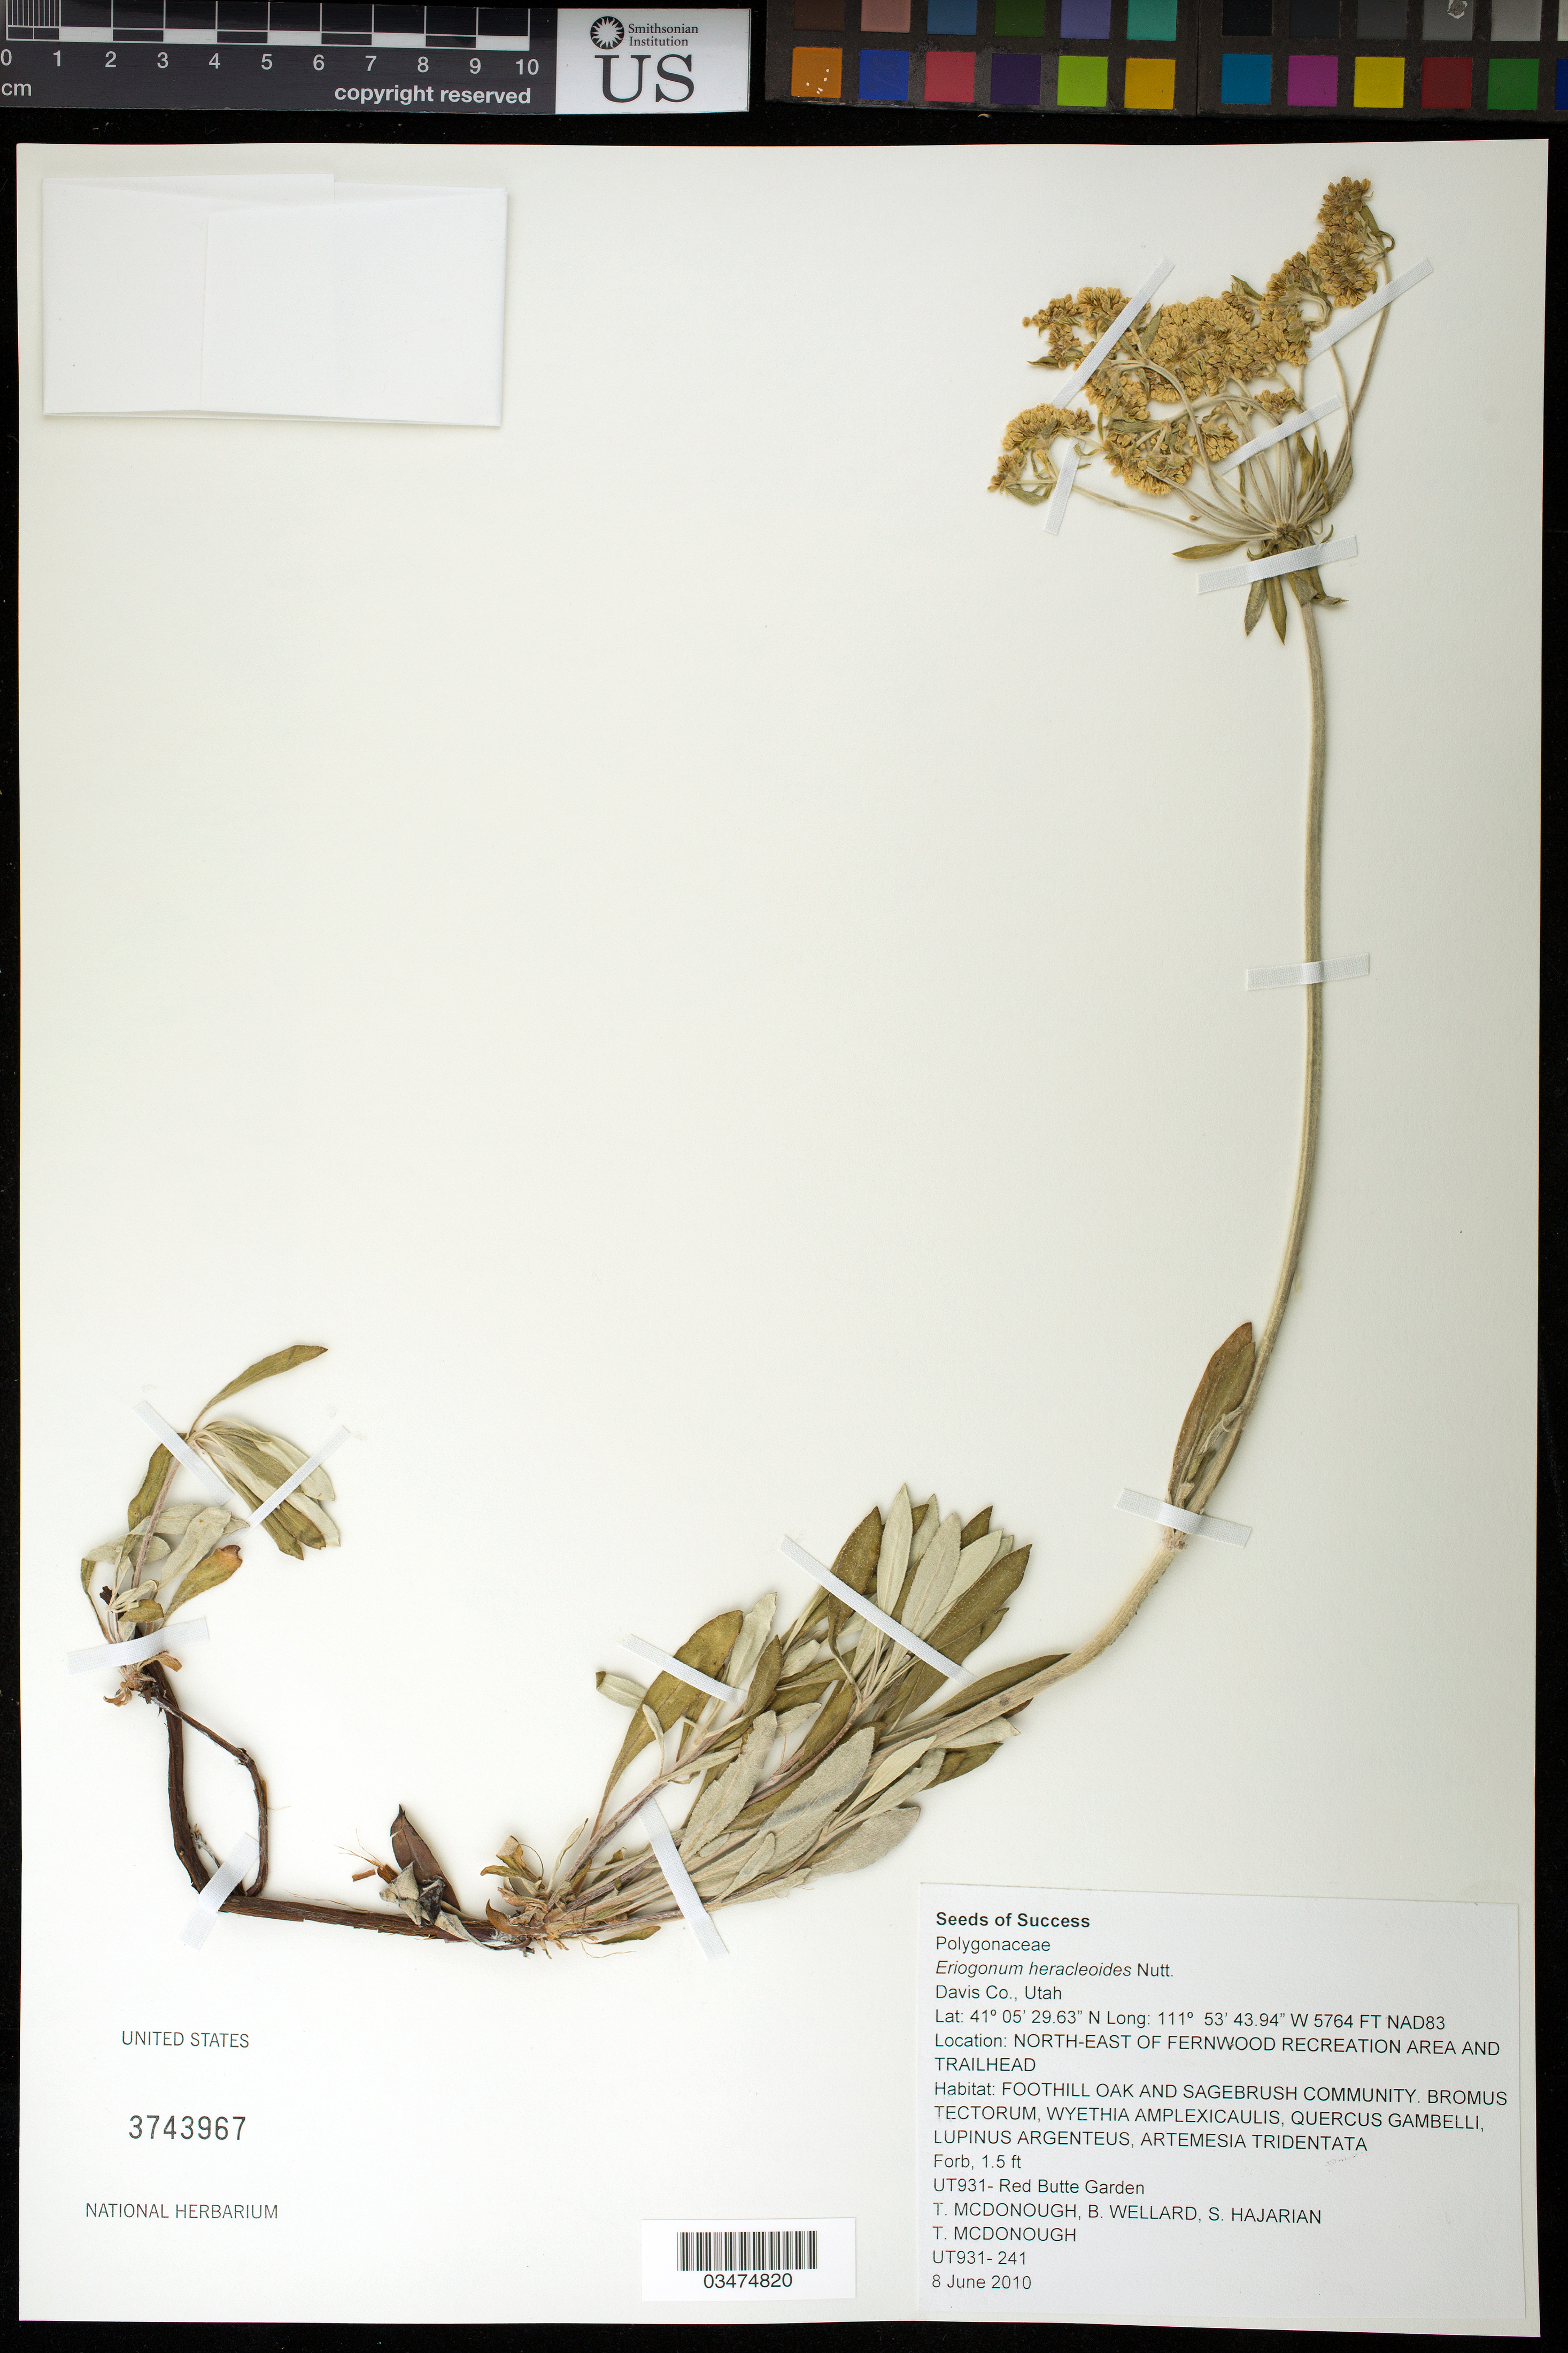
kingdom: Plantae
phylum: Tracheophyta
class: Magnoliopsida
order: Caryophyllales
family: Polygonaceae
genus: Eriogonum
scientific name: Eriogonum heracleoides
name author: Nutt.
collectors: T. McDonough, B. Wellard & S. Hajarian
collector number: UT931-241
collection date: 2010-06-08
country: United States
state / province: Utah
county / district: Davis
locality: NE of Fernwood Recriation Area and Trailhead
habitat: Foothill aok and sagebrush community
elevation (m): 1757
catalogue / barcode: US 3743967